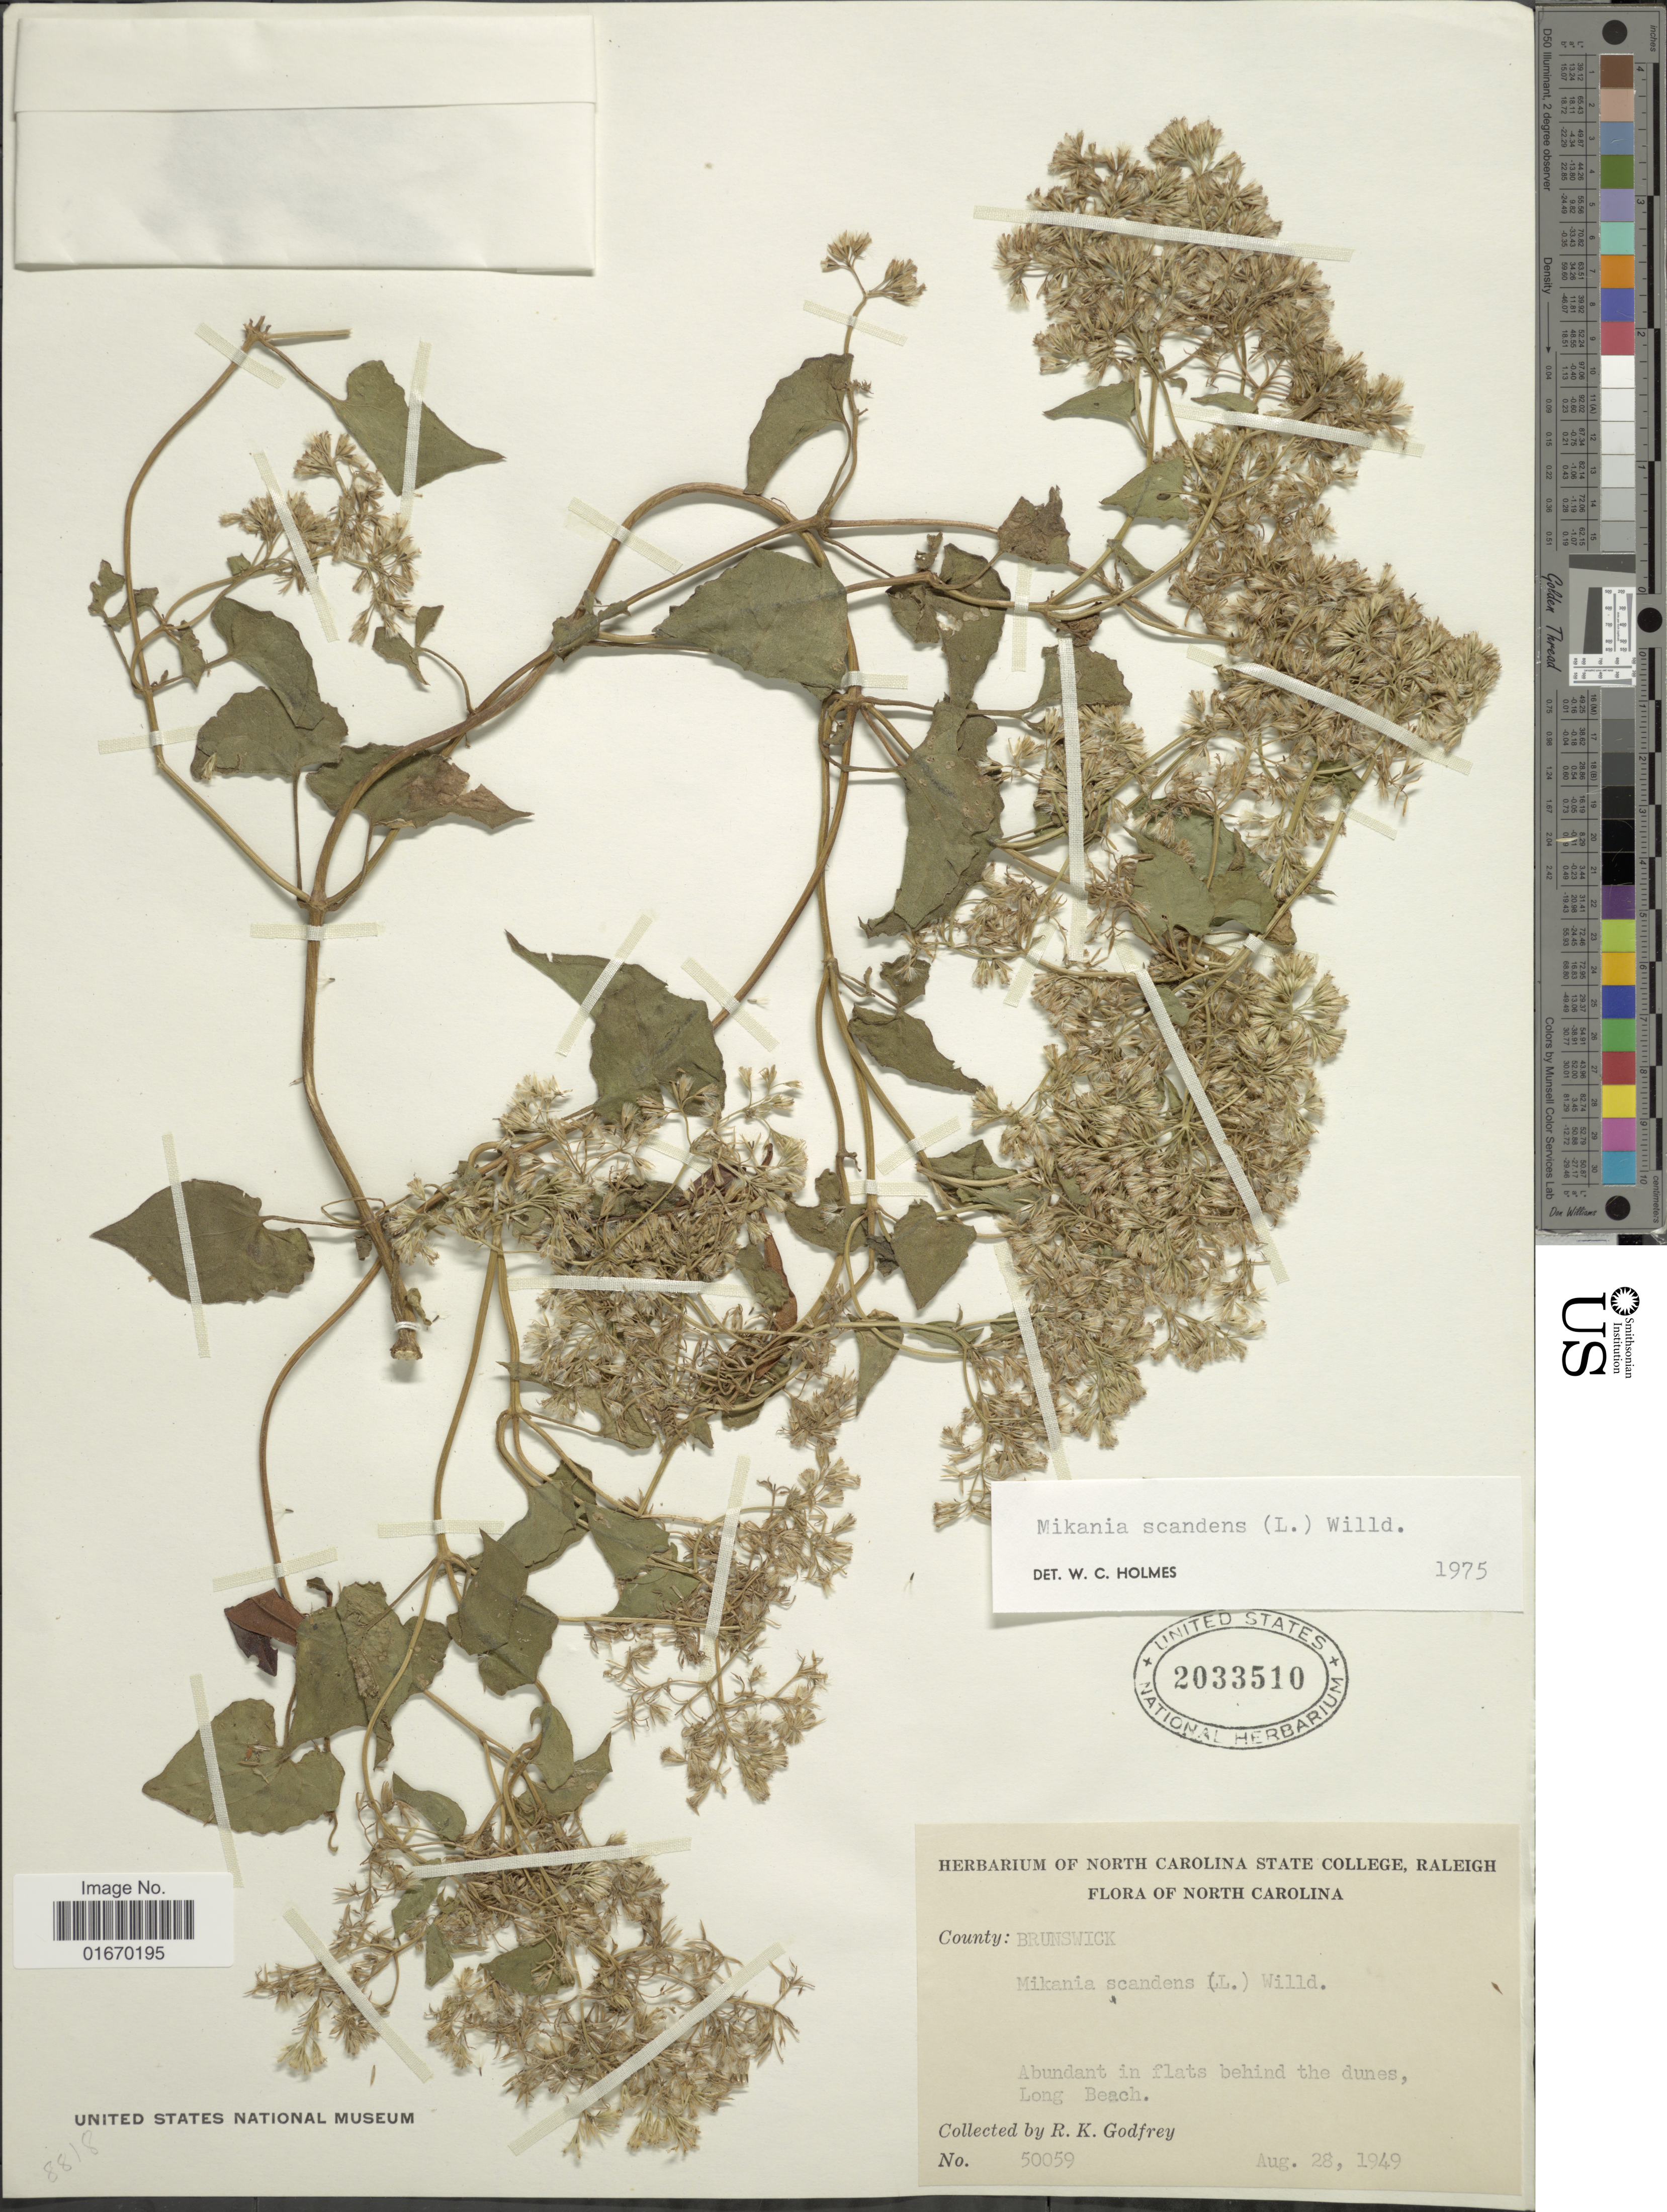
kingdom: Plantae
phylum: Tracheophyta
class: Magnoliopsida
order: Asterales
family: Asteraceae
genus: Mikania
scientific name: Mikania scandens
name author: (L.) Willd.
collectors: R. K. Godfrey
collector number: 50059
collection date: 1949-08-28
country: United States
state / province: North Carolina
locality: County Brunswick, Long Beach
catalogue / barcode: US 2033510